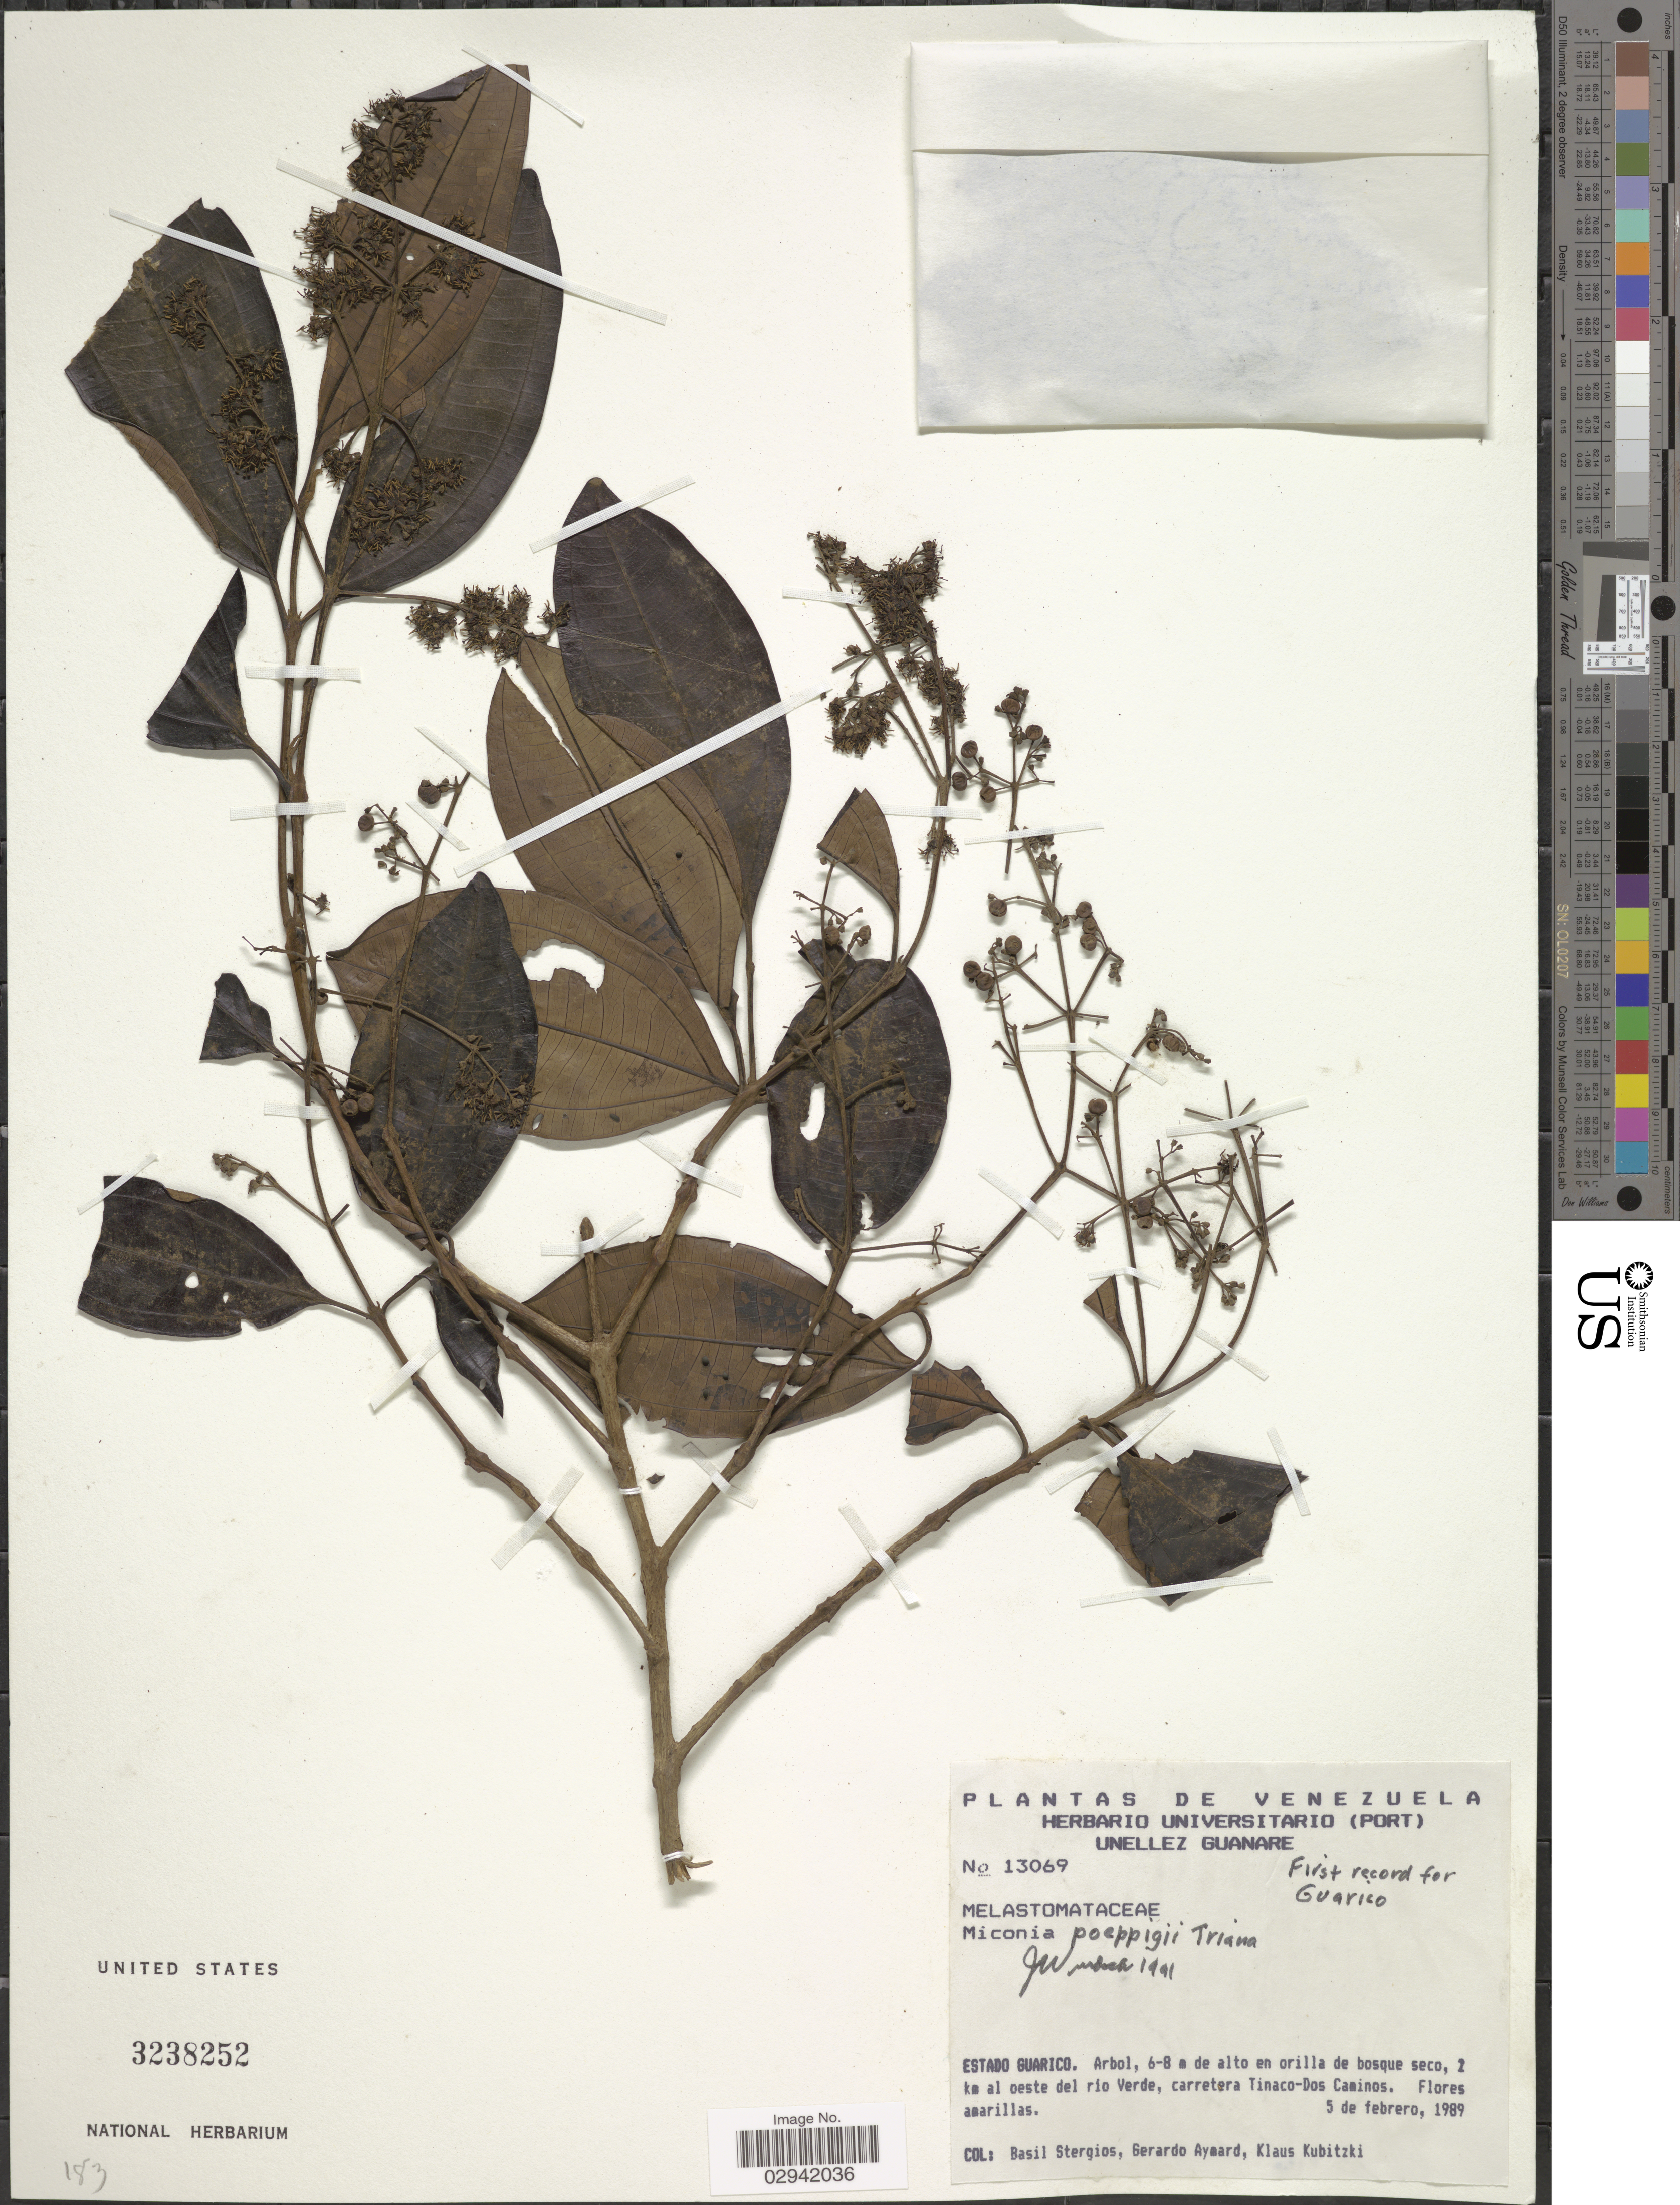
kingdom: Plantae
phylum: Tracheophyta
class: Magnoliopsida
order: Myrtales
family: Melastomataceae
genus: Miconia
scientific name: Miconia poeppigii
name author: Triana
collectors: B. G. Stergios, G. A. Aymard & K. Kubitzki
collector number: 13069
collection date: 1989-02-05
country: Venezuela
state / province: Guárico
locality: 2 km E del río Verde, carretera Tinaco-Dos Caminos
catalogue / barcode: US 3238252